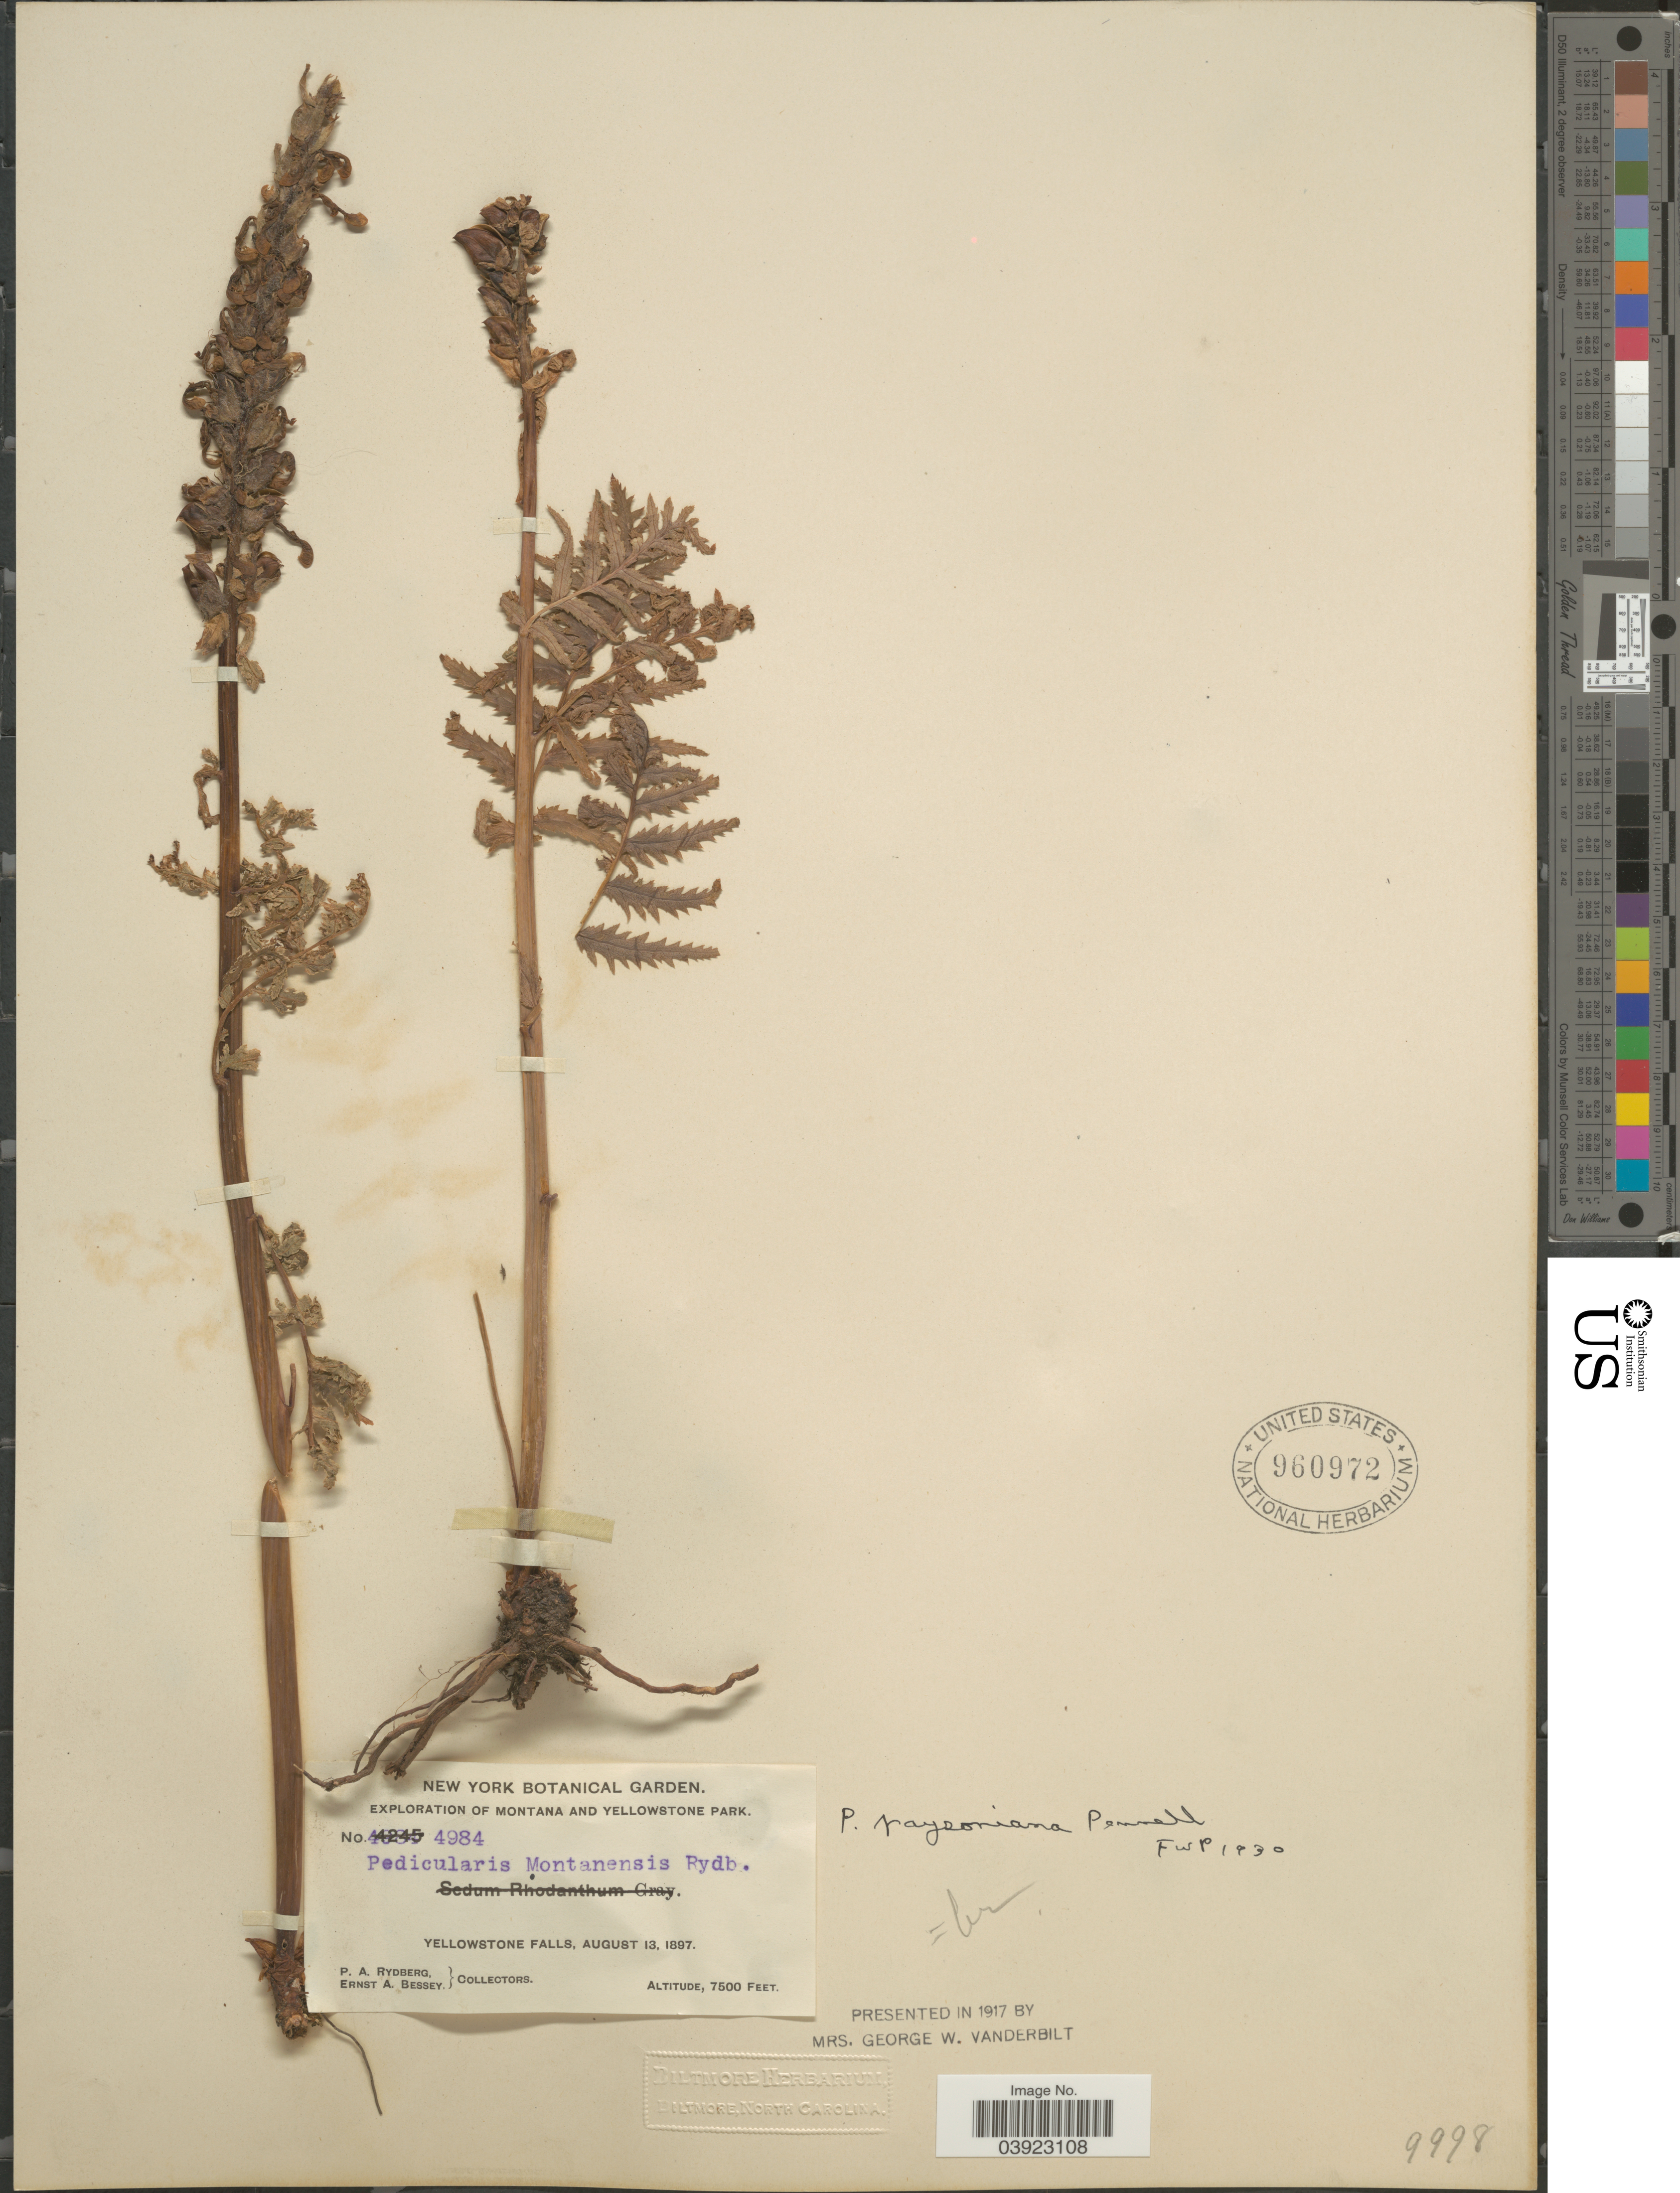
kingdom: Plantae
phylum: Tracheophyta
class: Magnoliopsida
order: Lamiales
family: Orobanchaceae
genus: Pedicularis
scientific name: Pedicularis paysoniana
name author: Pennell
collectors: P. A. Rydberg & E. A. Bessey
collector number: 4984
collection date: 1897-08-13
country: United States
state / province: Montana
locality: Yellowstone Park. Yellowstone Falls.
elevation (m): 2286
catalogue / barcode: US 960972